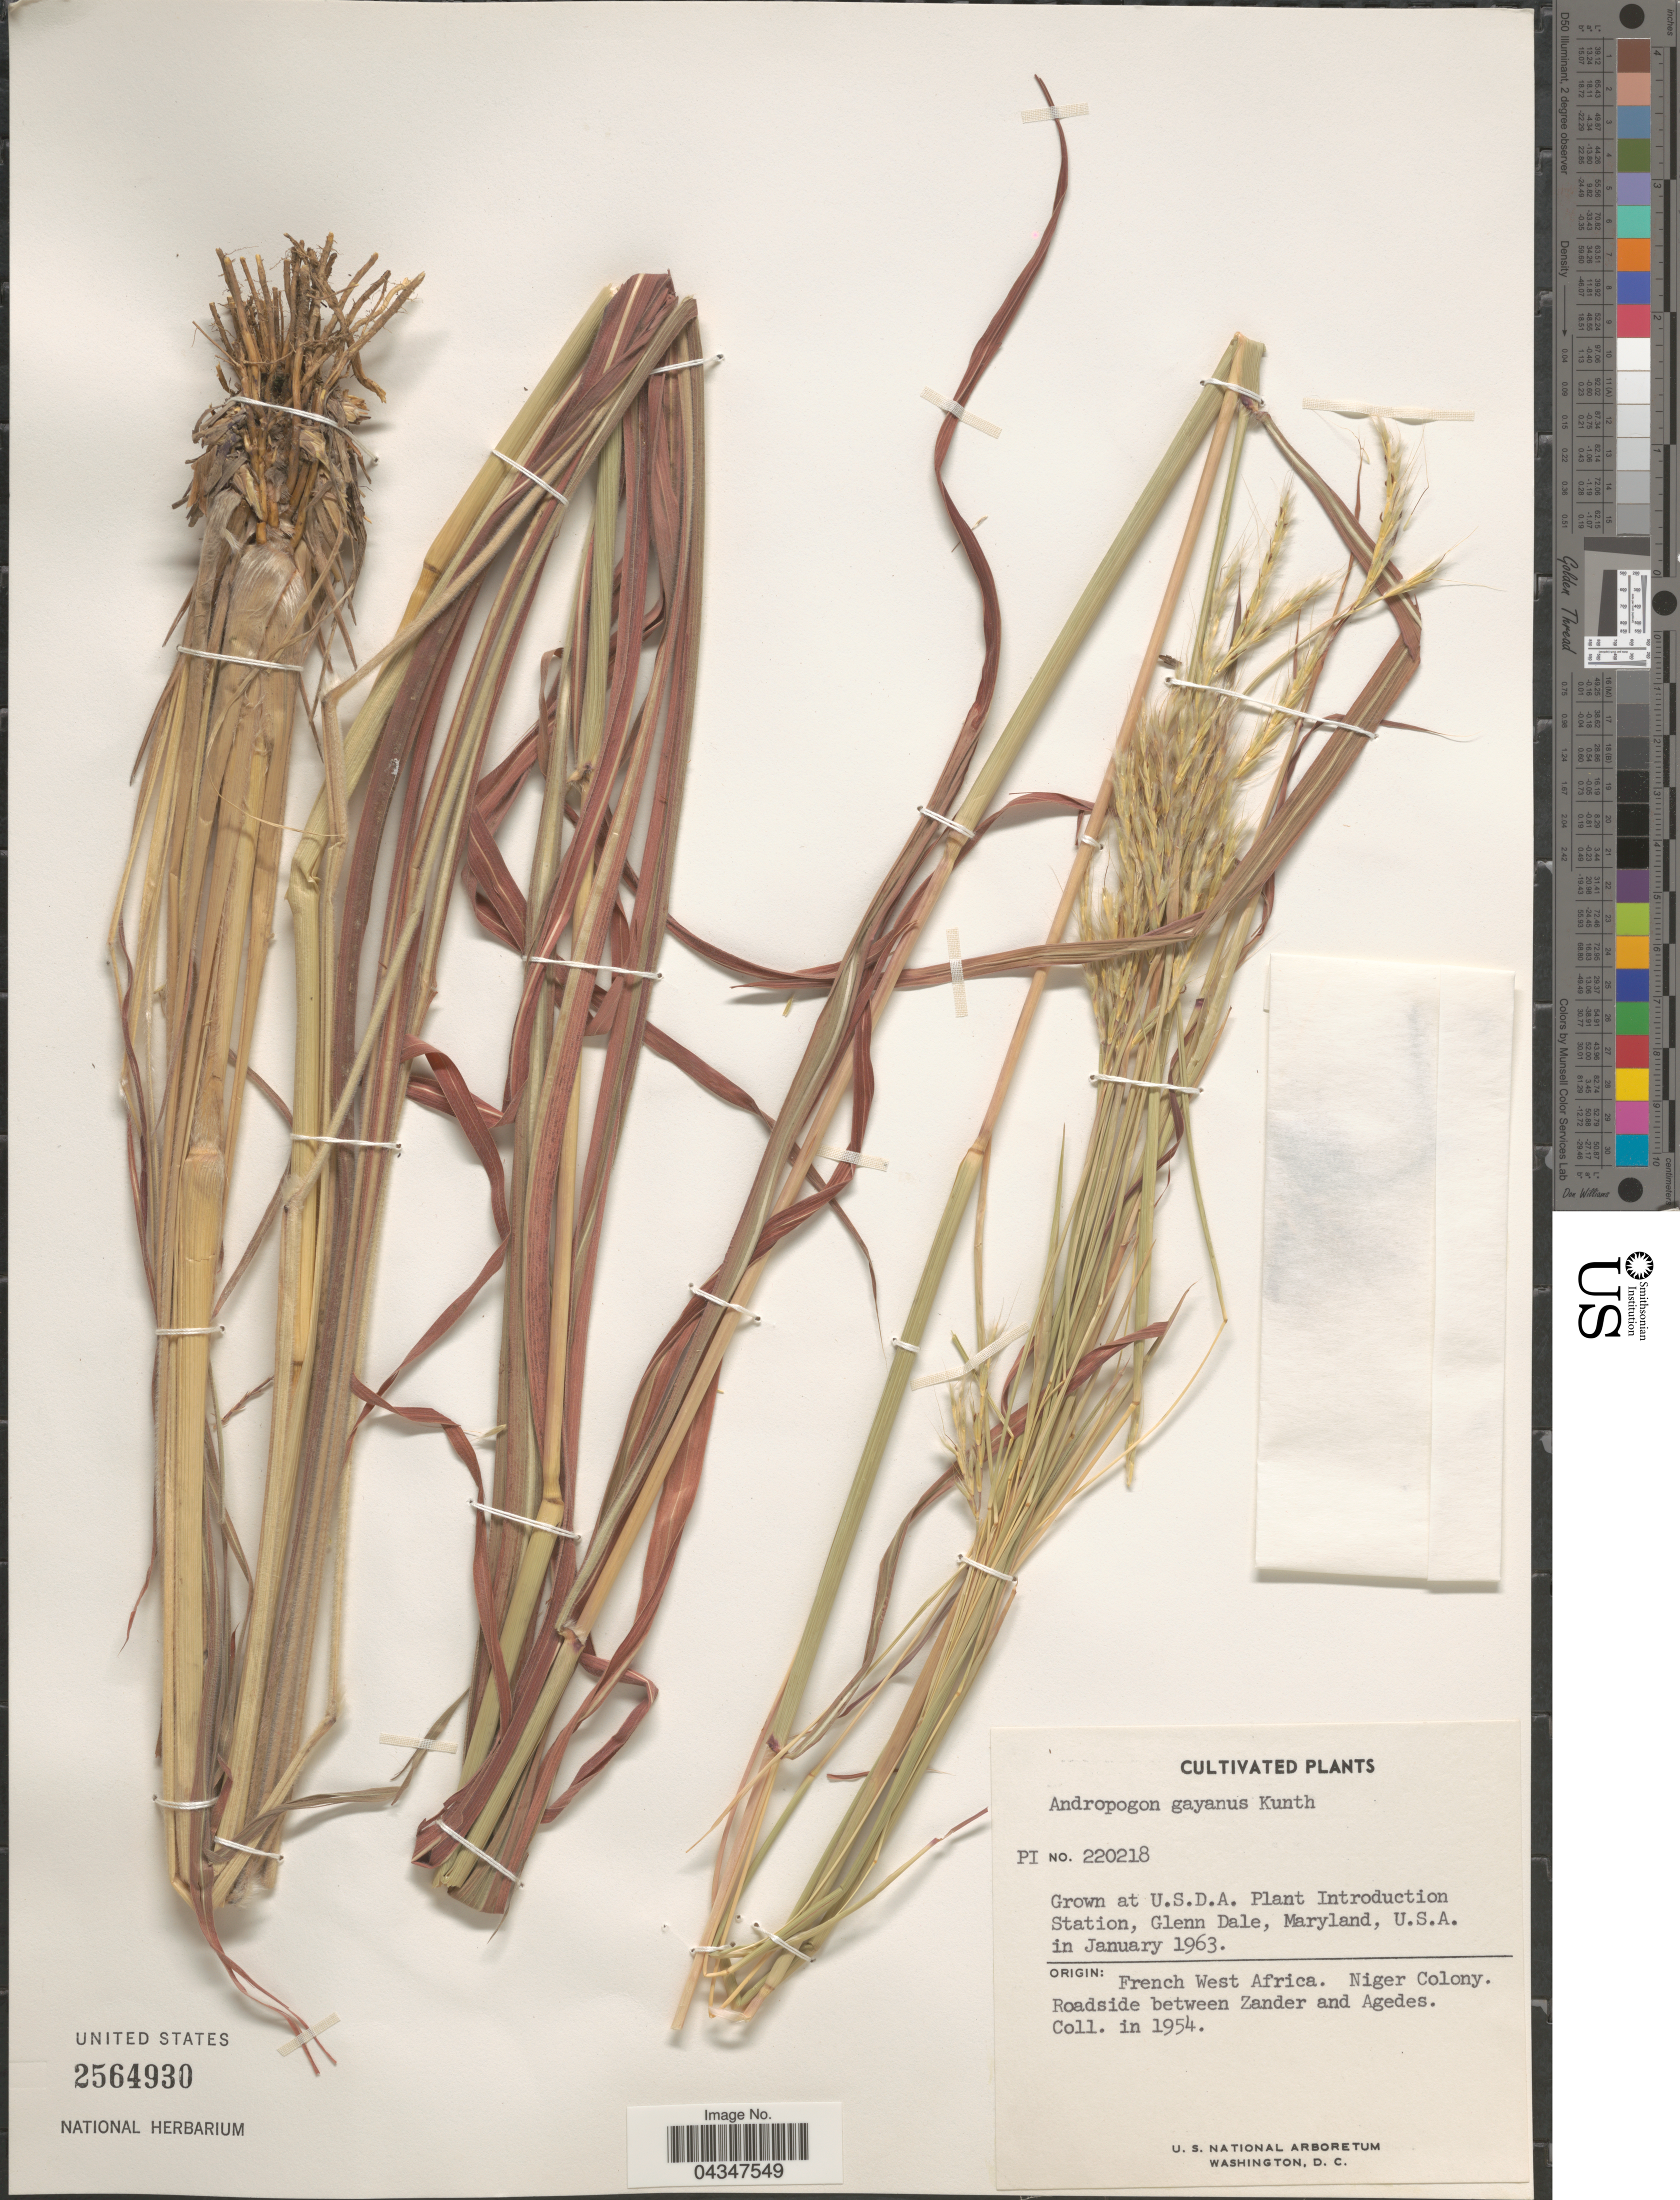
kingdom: Plantae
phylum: Tracheophyta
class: Liliopsida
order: Poales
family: Poaceae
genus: Andropogon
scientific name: Andropogon gayanus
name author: Kunth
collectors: United States National Arboretum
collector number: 220218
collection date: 1963-01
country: United States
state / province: Maryland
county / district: Prince George's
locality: At U.S.D.A. Plant Introduction Station, Glenn Dale.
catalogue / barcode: US 2564930